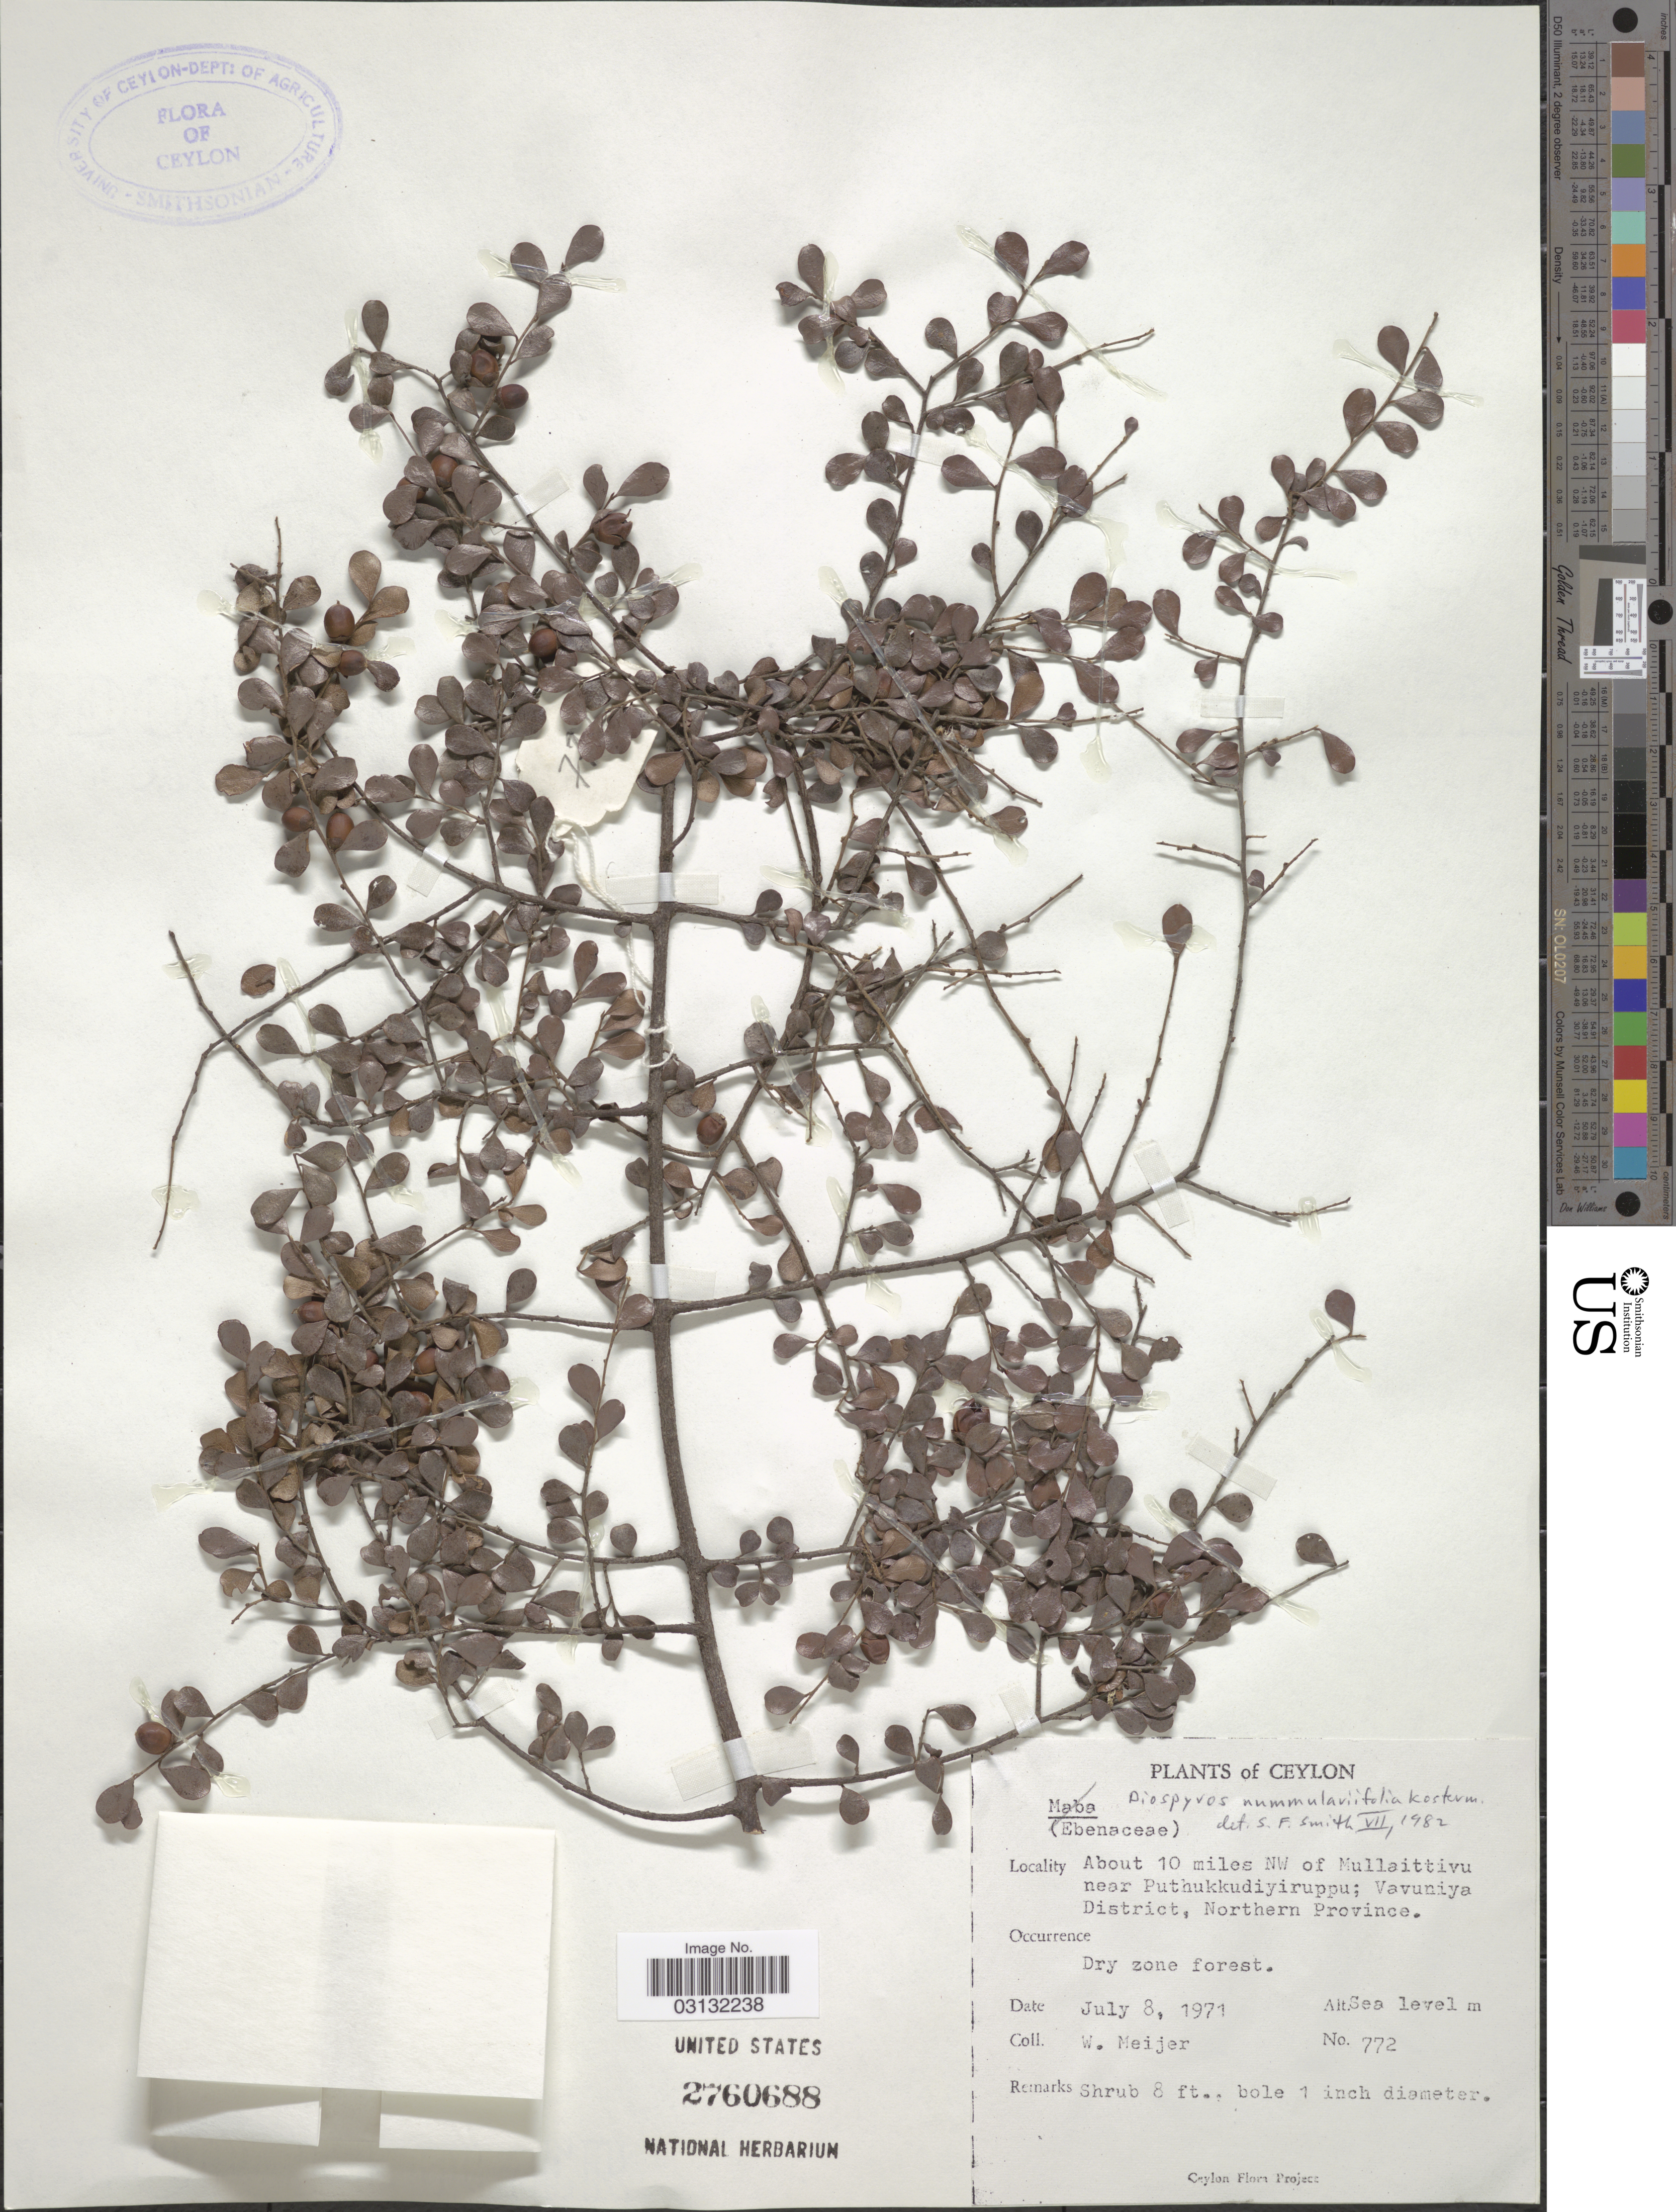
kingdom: Plantae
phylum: Tracheophyta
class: Magnoliopsida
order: Ericales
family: Ebenaceae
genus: Diospyros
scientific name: Diospyros nummulariifolia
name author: Kosterm.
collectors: W. Meijer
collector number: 772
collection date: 1971-07-08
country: Sri Lanka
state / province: Northern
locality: Ceylon. About 10 miles NW of Mullaittivu near Puthukkudiyiruppu; Vavuniya District.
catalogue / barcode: US 2760688